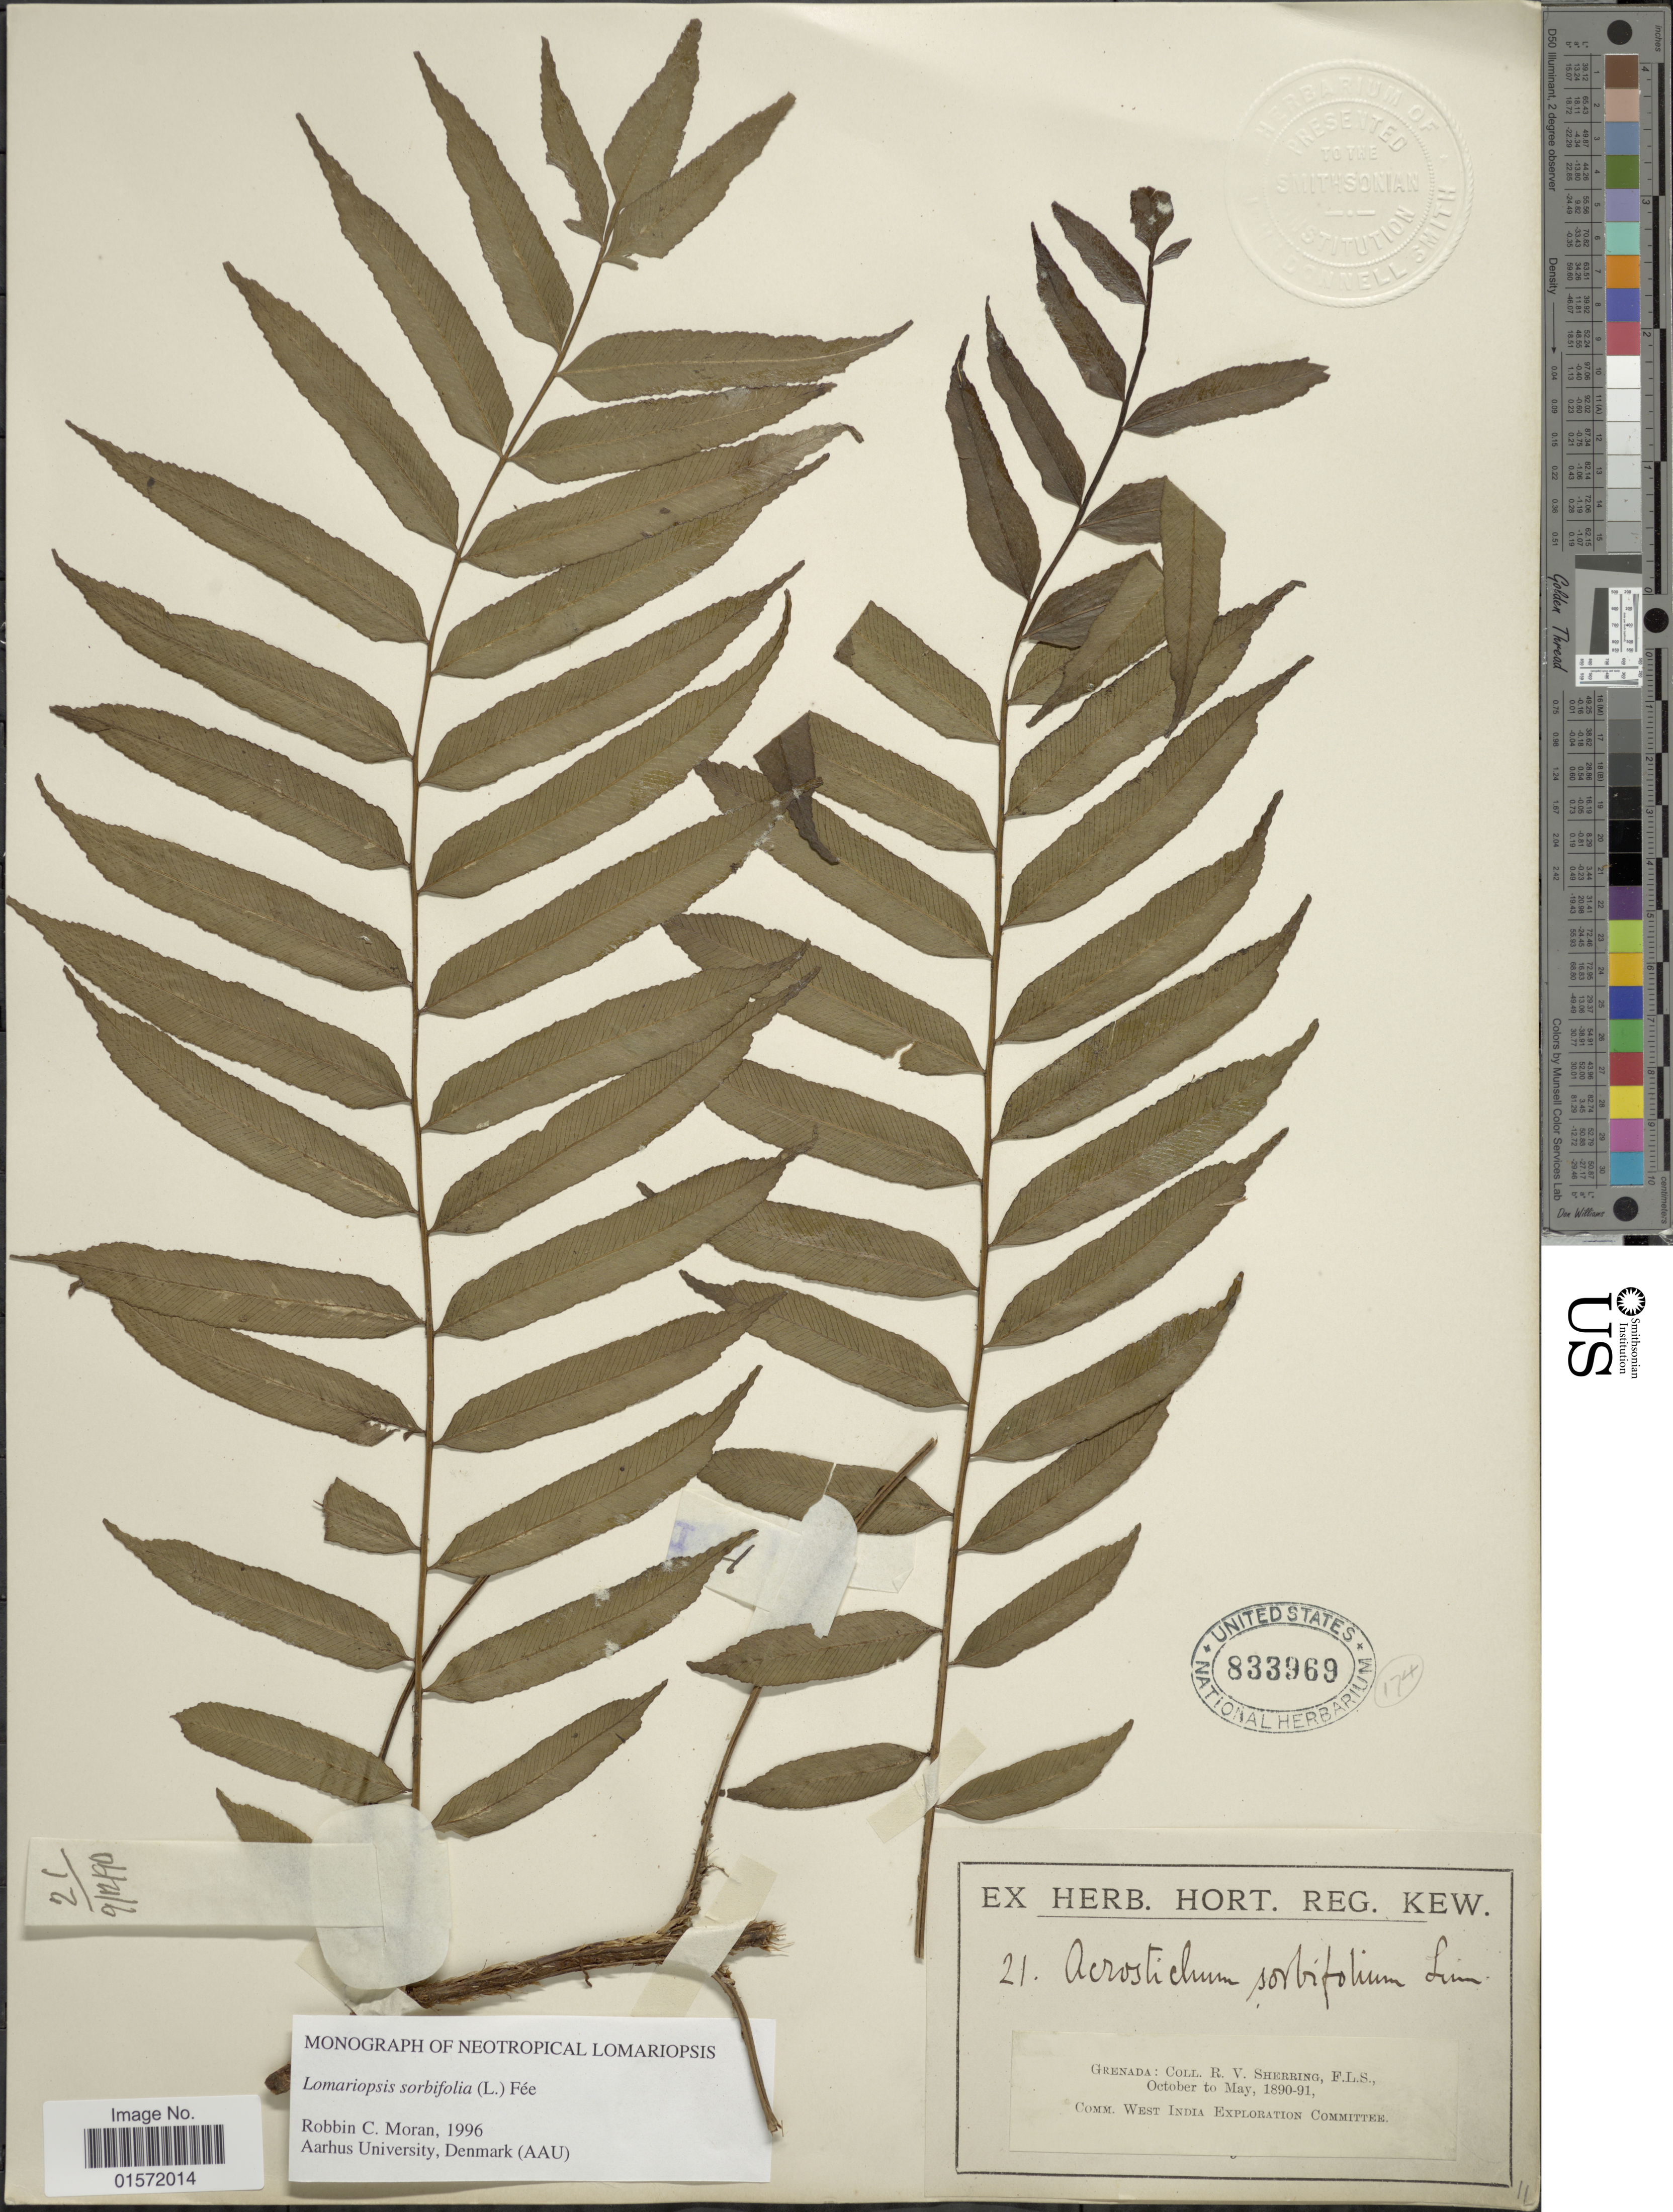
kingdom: Plantae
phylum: Tracheophyta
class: Polypodiopsida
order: Polypodiales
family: Lomariopsidaceae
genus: Lomariopsis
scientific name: Lomariopsis sorbifolia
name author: (L.) Fée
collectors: R. Sherring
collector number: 21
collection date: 1890-10/1891-05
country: Grenada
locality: West India Exploration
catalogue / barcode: US 833969